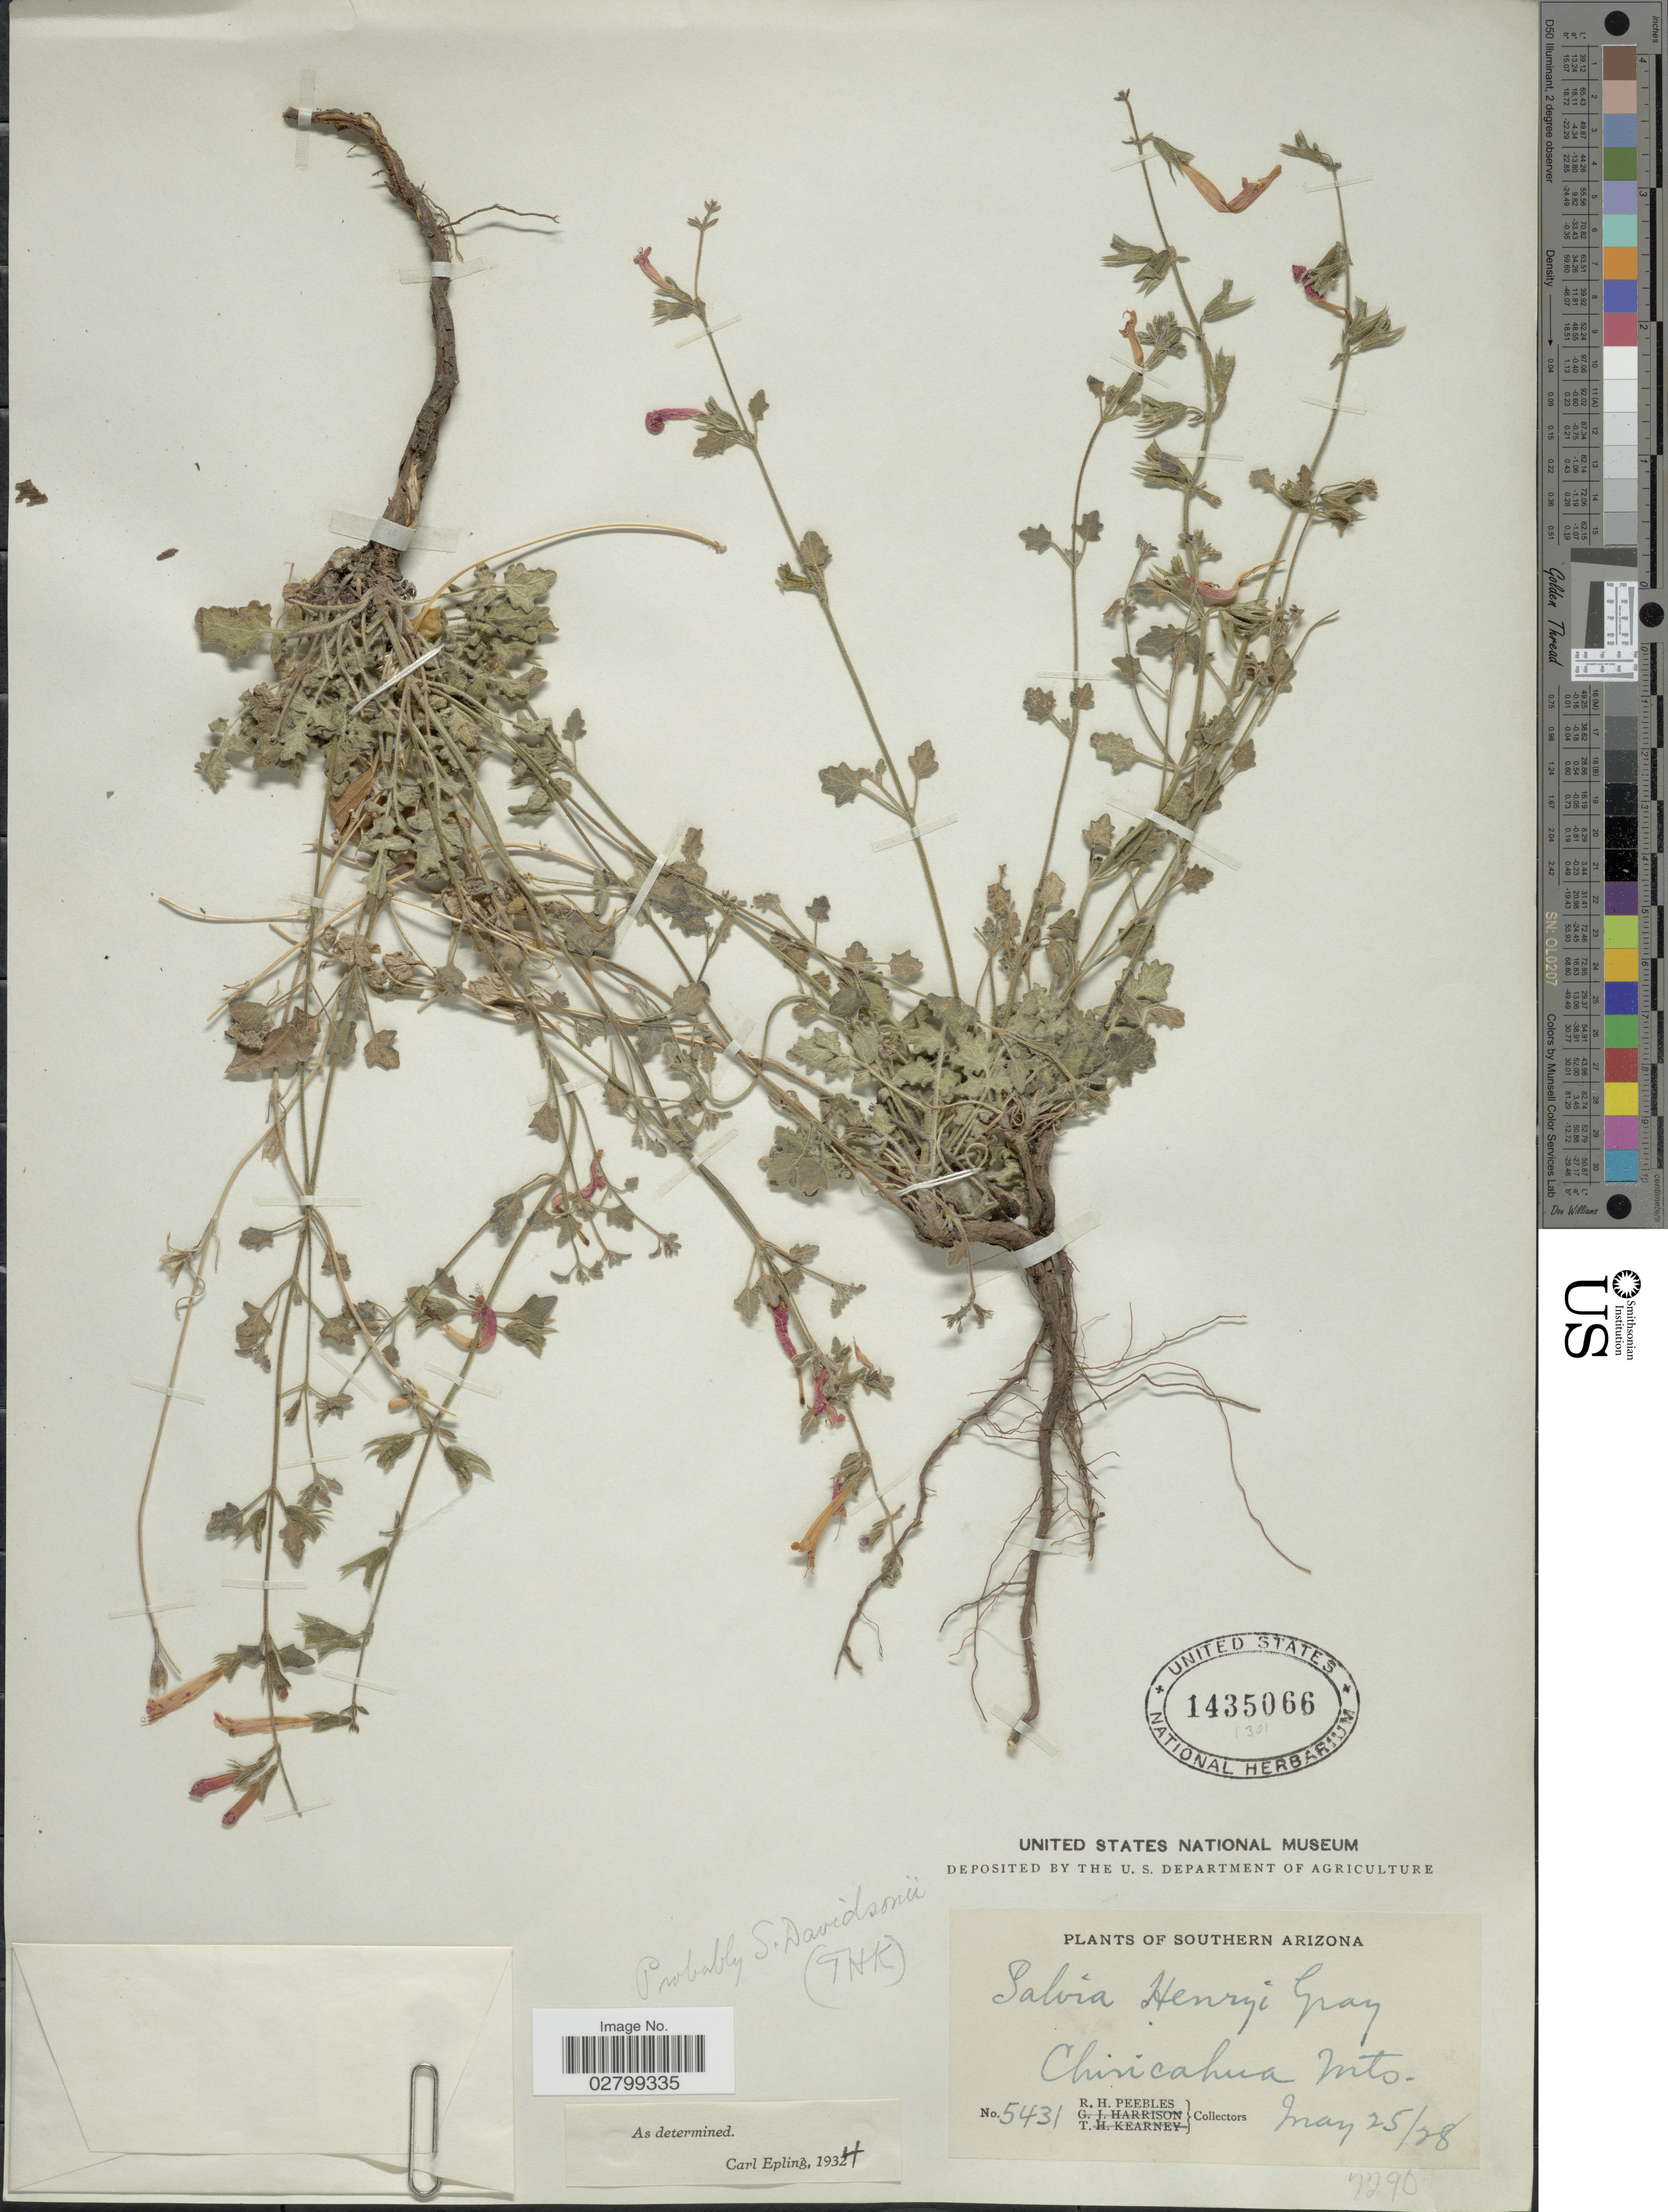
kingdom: Plantae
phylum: Tracheophyta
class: Magnoliopsida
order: Lamiales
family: Lamiaceae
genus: Salvia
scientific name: Salvia davidsonii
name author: Greenm.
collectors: R. H. Peebles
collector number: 5431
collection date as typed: Transcribed d/m/y: 25/5/28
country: United States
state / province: Arizona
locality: Southern Arizona. Chiricahua Mts.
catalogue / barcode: US 1435066